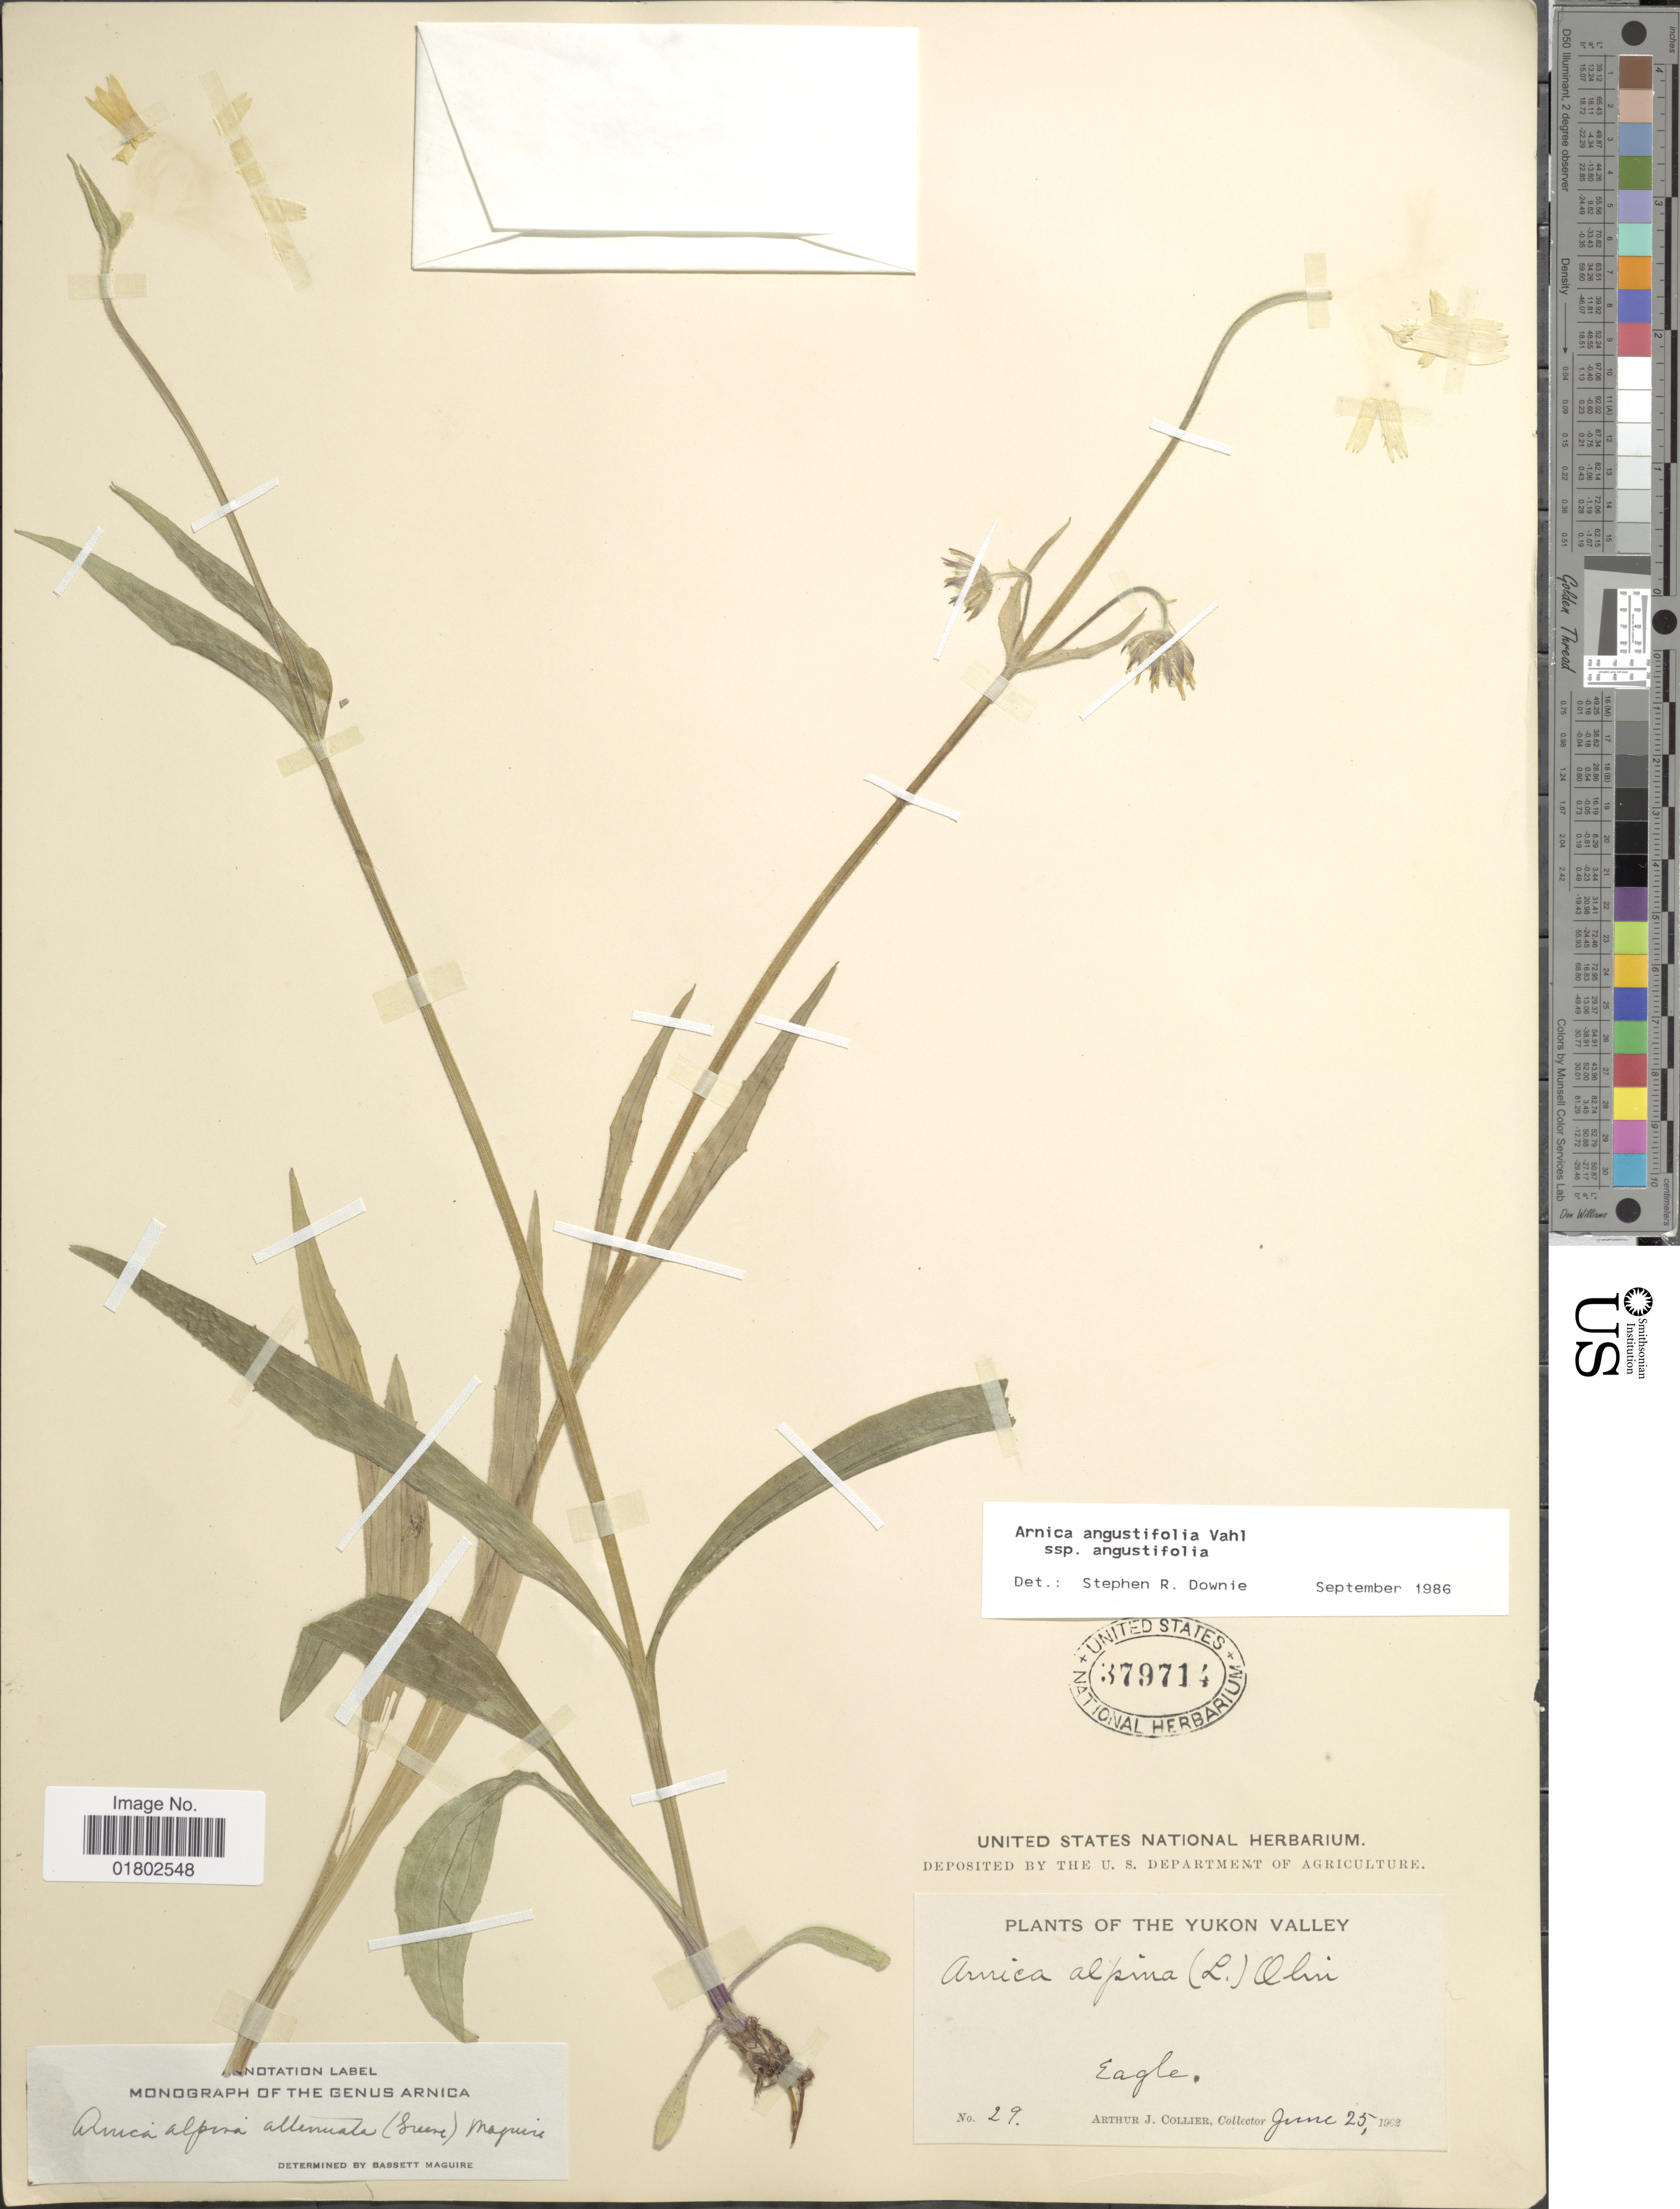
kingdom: Plantae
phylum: Tracheophyta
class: Magnoliopsida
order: Asterales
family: Asteraceae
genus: Arnica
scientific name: Arnica angustifolia subsp. angustifolia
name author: Vahl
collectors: A. Collier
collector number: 29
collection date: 1902-06-25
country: Canada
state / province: Yukon Territory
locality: Yukon Valley, Eagle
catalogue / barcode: US 379714